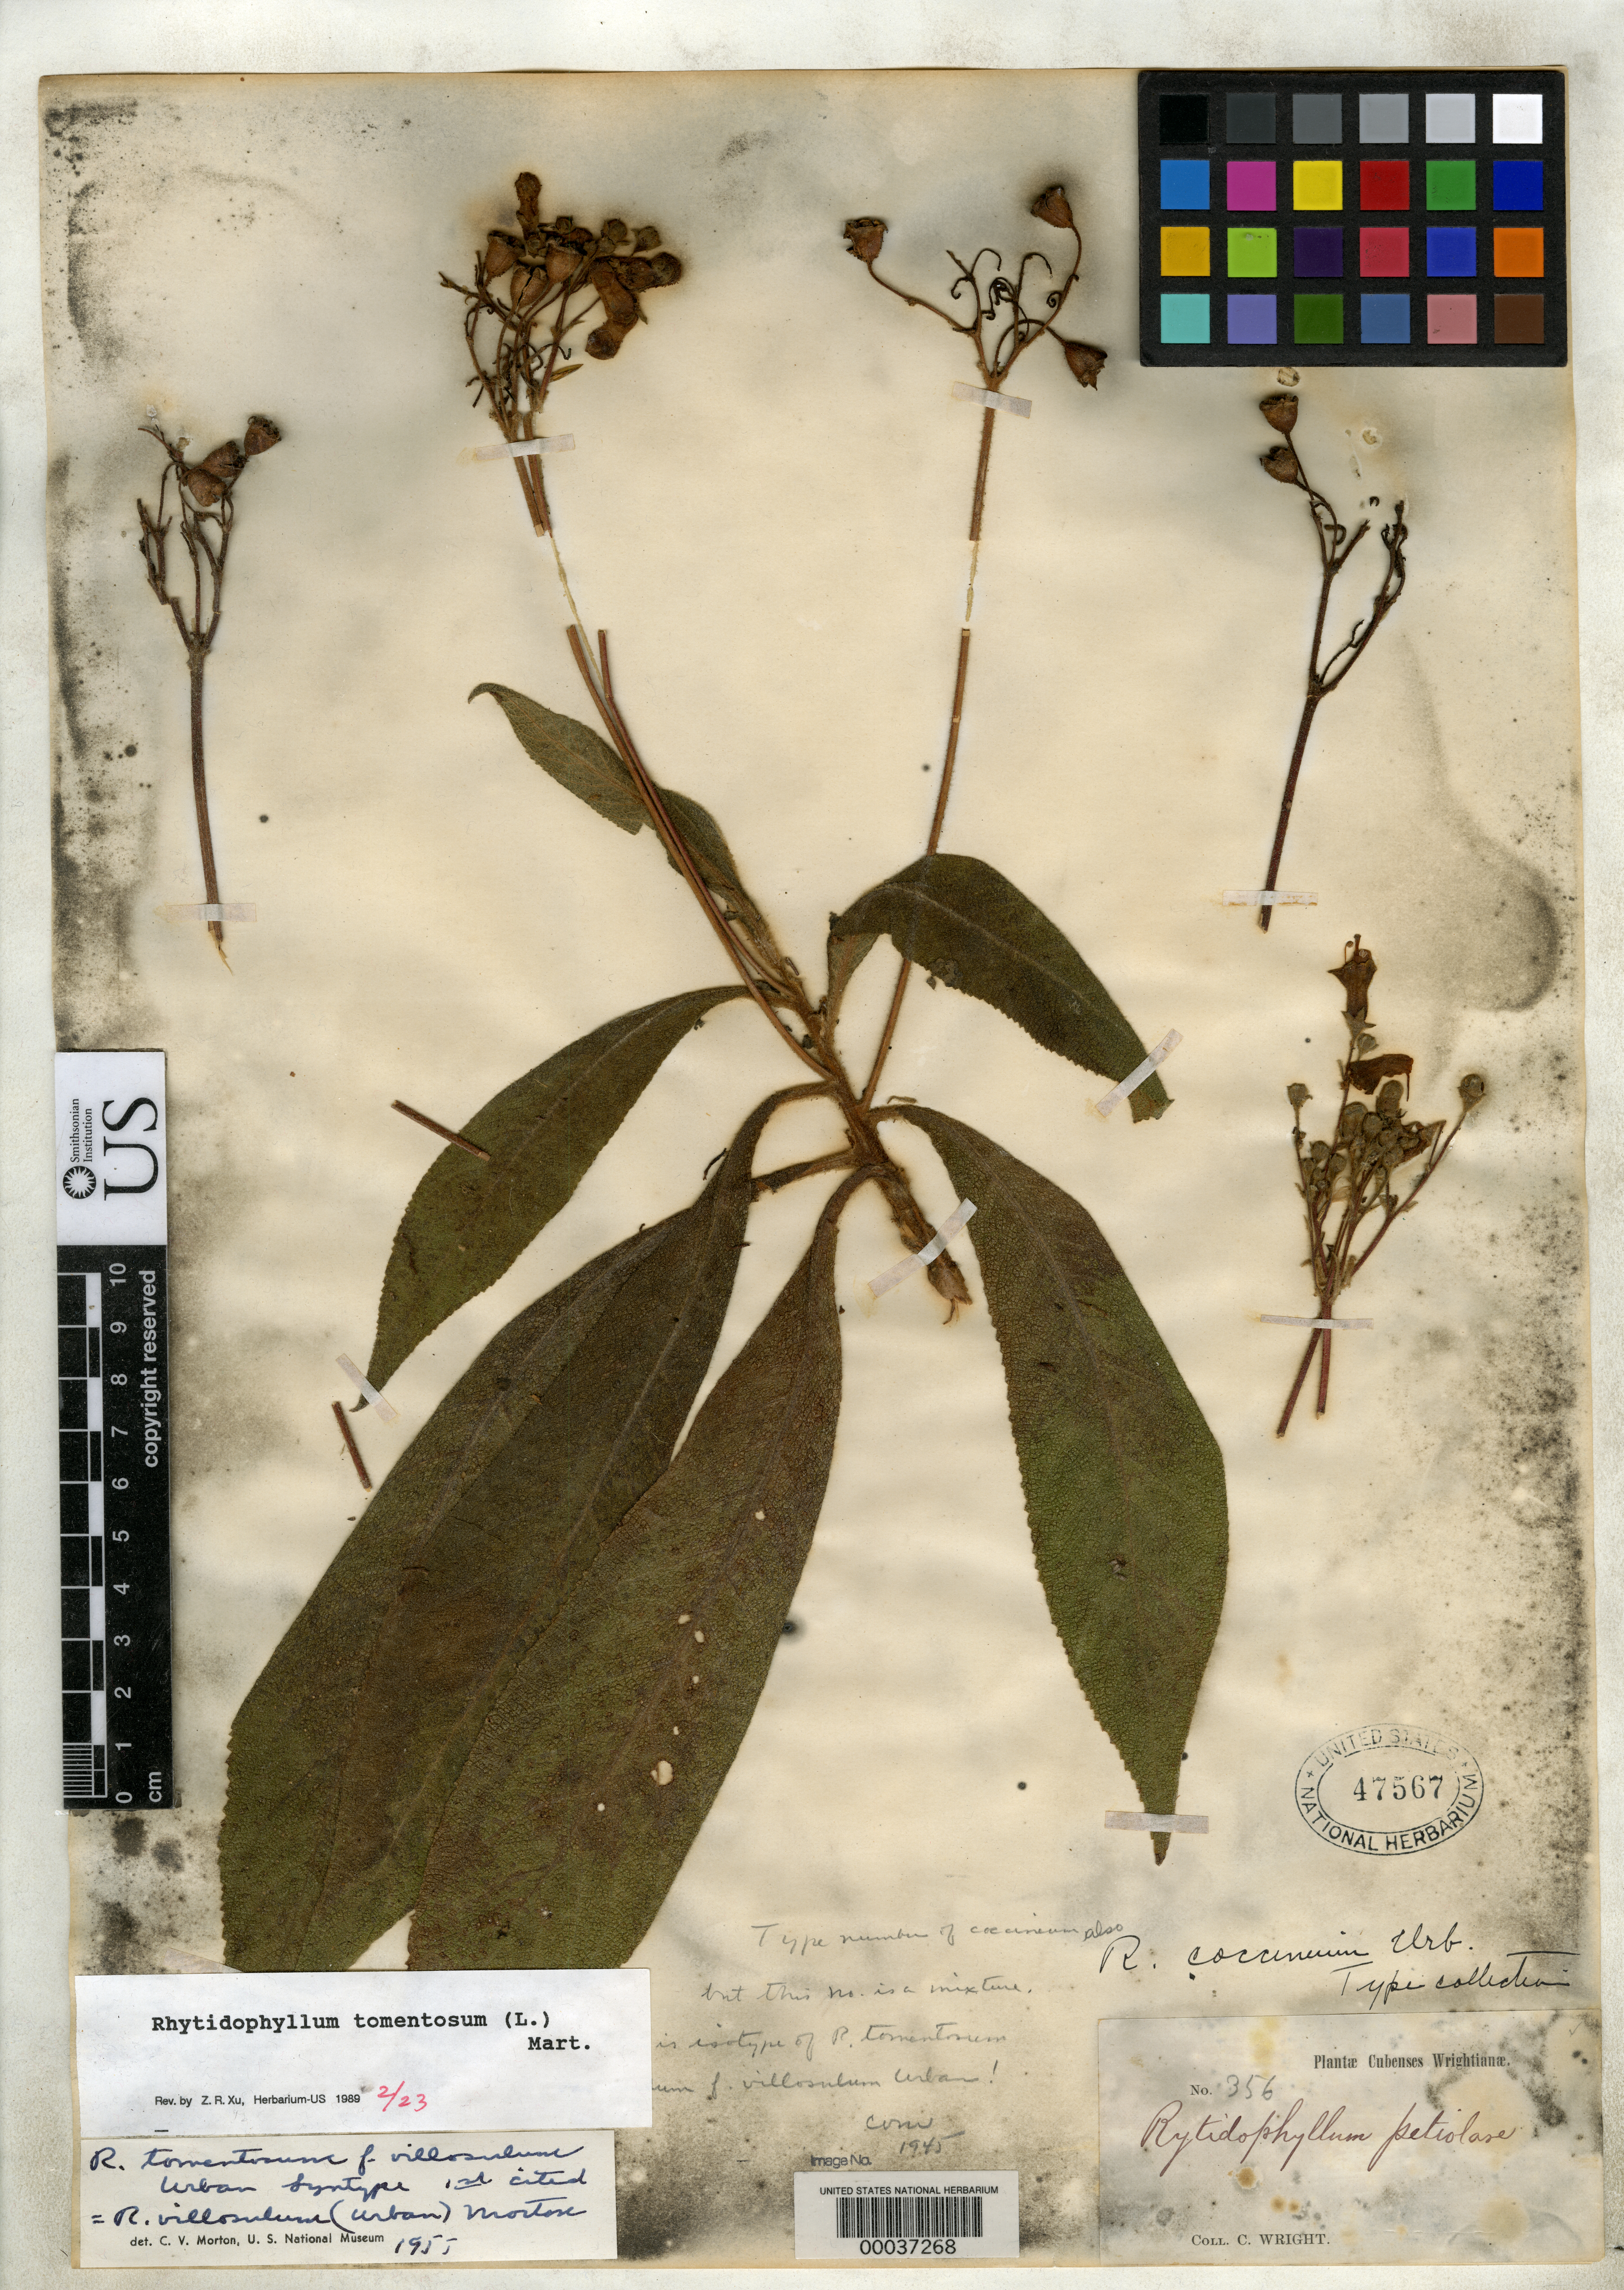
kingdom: Plantae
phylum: Tracheophyta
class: Magnoliopsida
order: Lamiales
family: Gesneriaceae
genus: Rhytidophyllum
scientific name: Rhytidophyllum tomentosum f. villosulum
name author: Urb.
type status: Isosyntype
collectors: C. Wright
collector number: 356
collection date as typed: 1859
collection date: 1859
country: Cuba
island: Greater Antilles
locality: Near Monteverde.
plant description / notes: As noted in annotation by Morton (1945), Wright 356 is apparently a mixture; some elements are types of forma viscida, some are types of forma villosulum, and some are types of Rhytidophyllum coccineum Urb. (This specimen is not R. coccineum and is not a type of that name.)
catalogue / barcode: US 47567